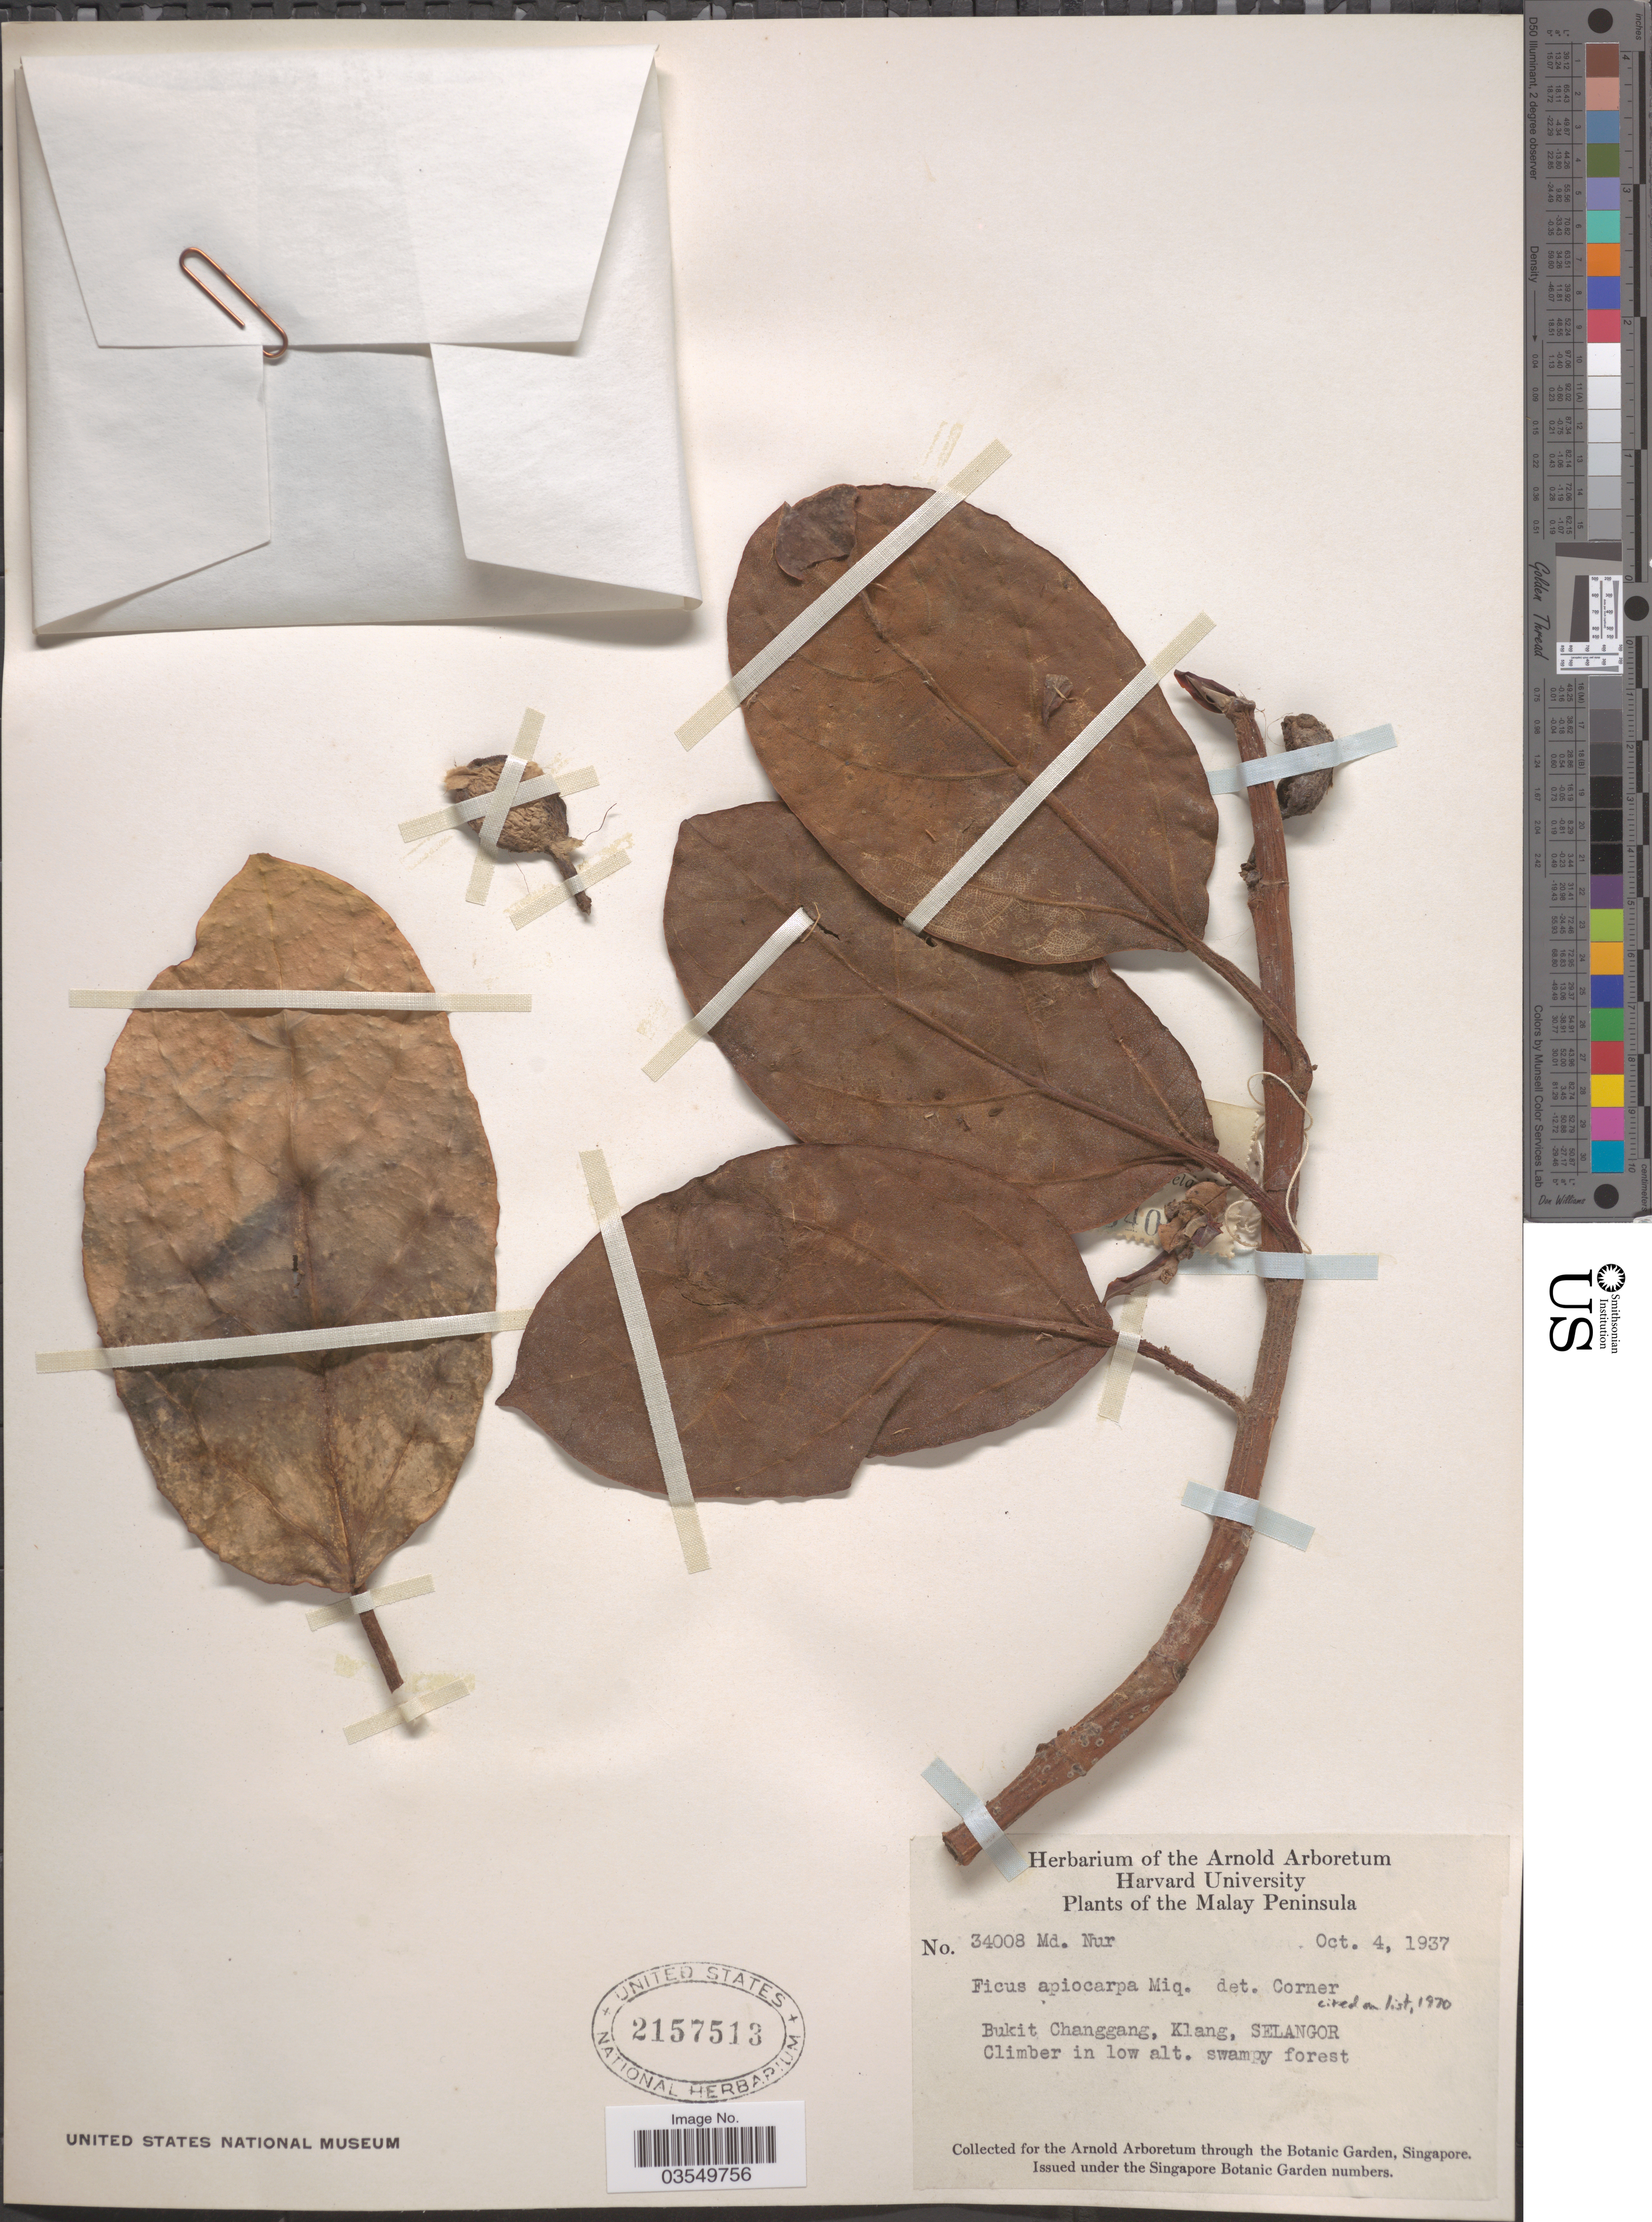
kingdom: Plantae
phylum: Tracheophyta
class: Magnoliopsida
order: Rosales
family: Moraceae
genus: Ficus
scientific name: Ficus apiocarpa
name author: (Miq.) Miq.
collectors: M. Nur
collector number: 34008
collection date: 1937-10-04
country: Malaysia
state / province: Selangor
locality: Malay Peninsula. Bukit Changgang, Klang, Selangor.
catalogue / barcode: US 2157513